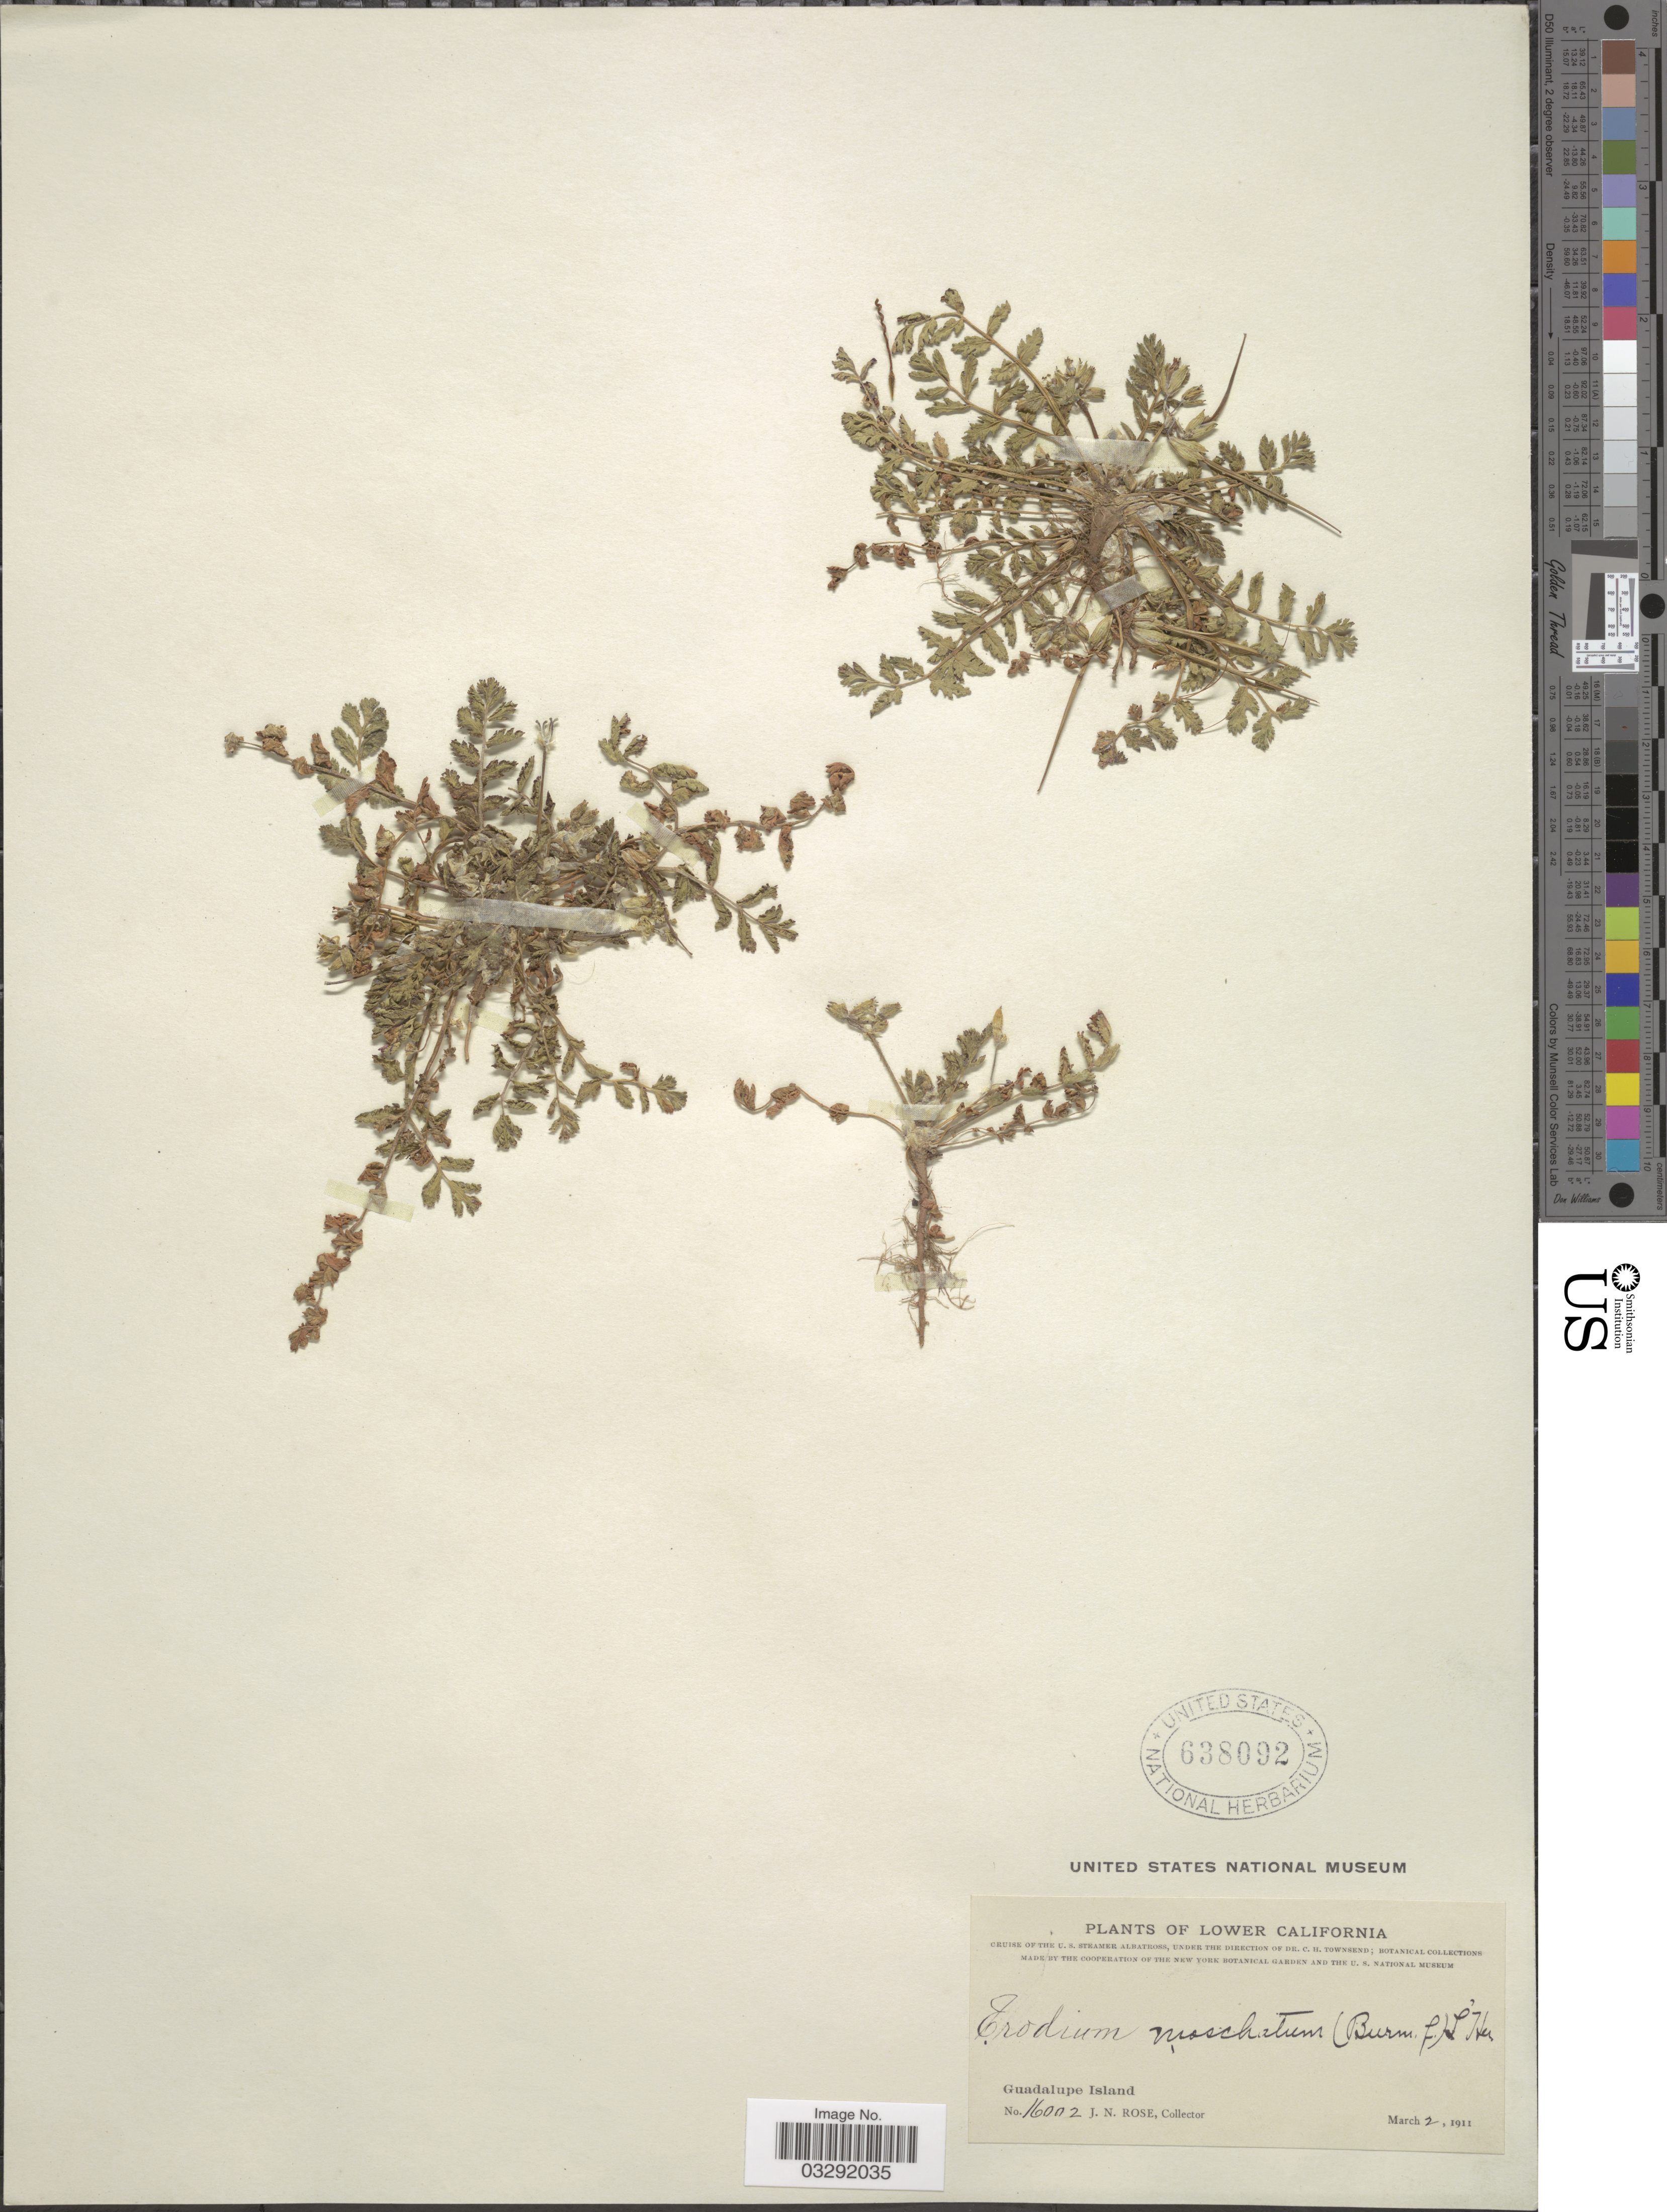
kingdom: Plantae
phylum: Tracheophyta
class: Magnoliopsida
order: Geraniales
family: Geraniaceae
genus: Erodium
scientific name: Erodium moschatum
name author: (L.) L'Hér. ex Aiton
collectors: J. N. Rose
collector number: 16002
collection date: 1911-03-02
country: Mexico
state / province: Baja California Norte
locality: Lower California. Guadalupe Island.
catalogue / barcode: US 638092